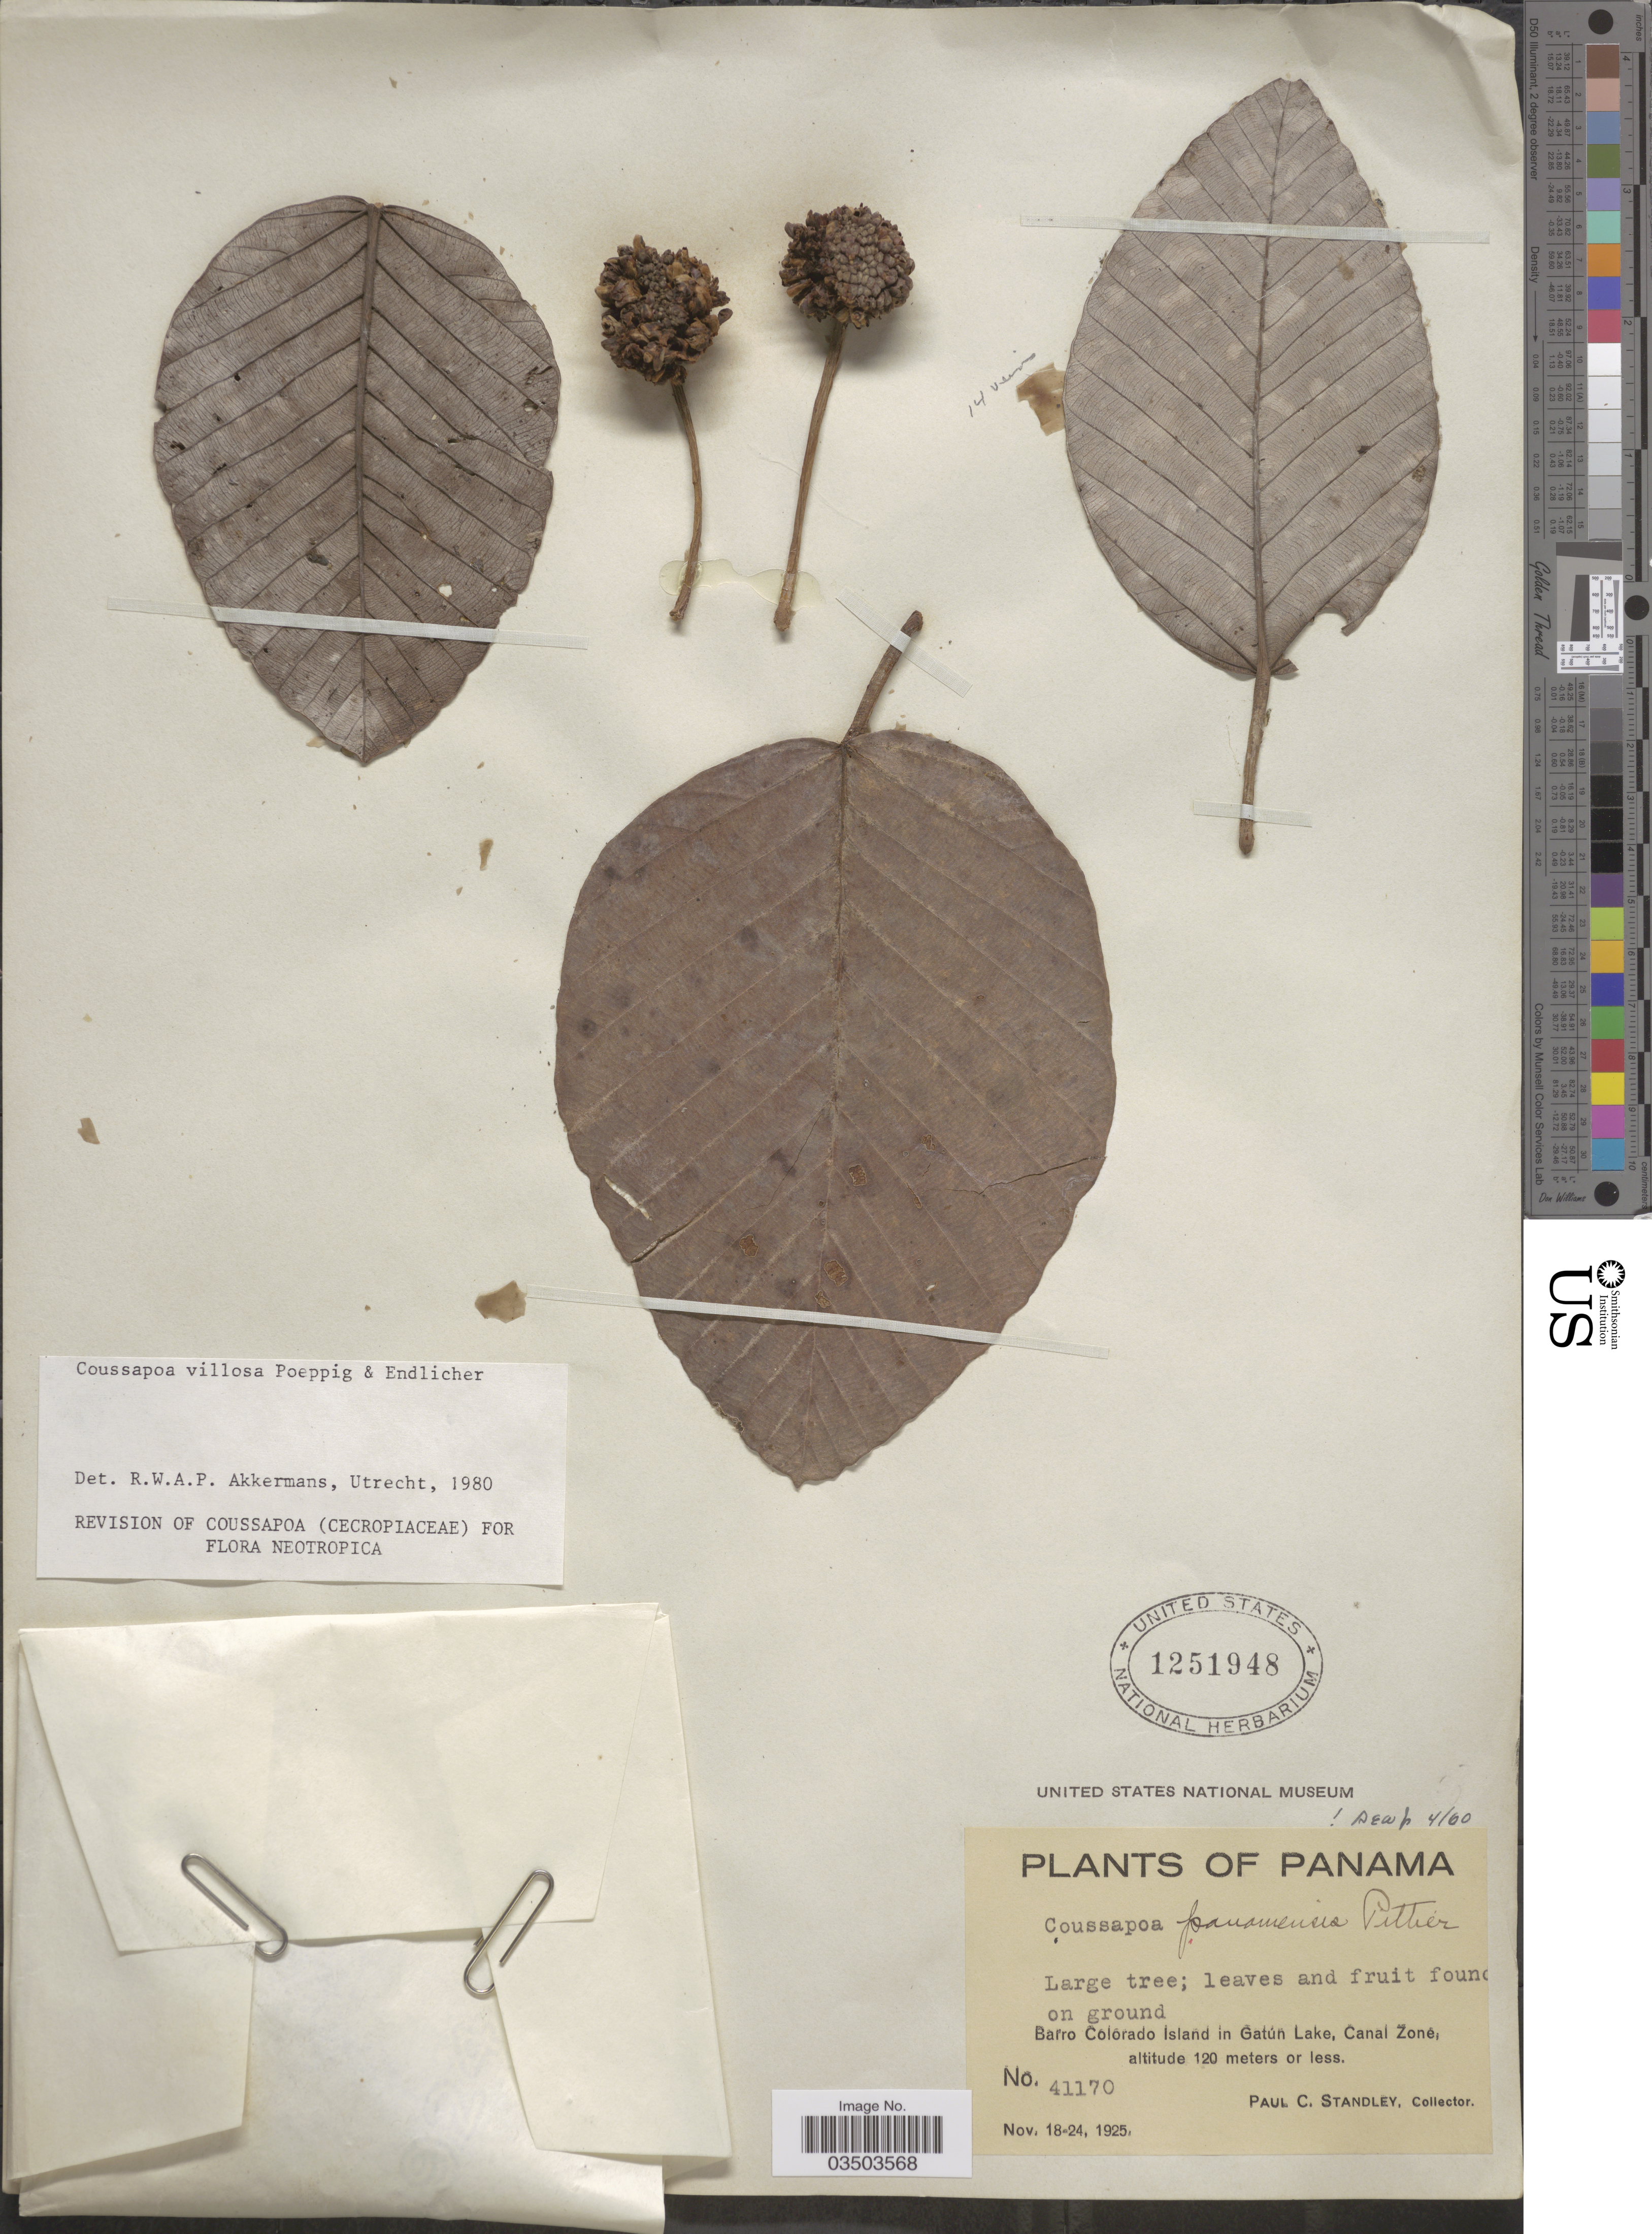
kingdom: Plantae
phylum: Tracheophyta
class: Magnoliopsida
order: Rosales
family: Urticaceae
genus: Coussapoa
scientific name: Coussapoa villosa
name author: Poepp. & Endl.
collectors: P. C. Standley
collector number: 41170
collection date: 1925-11-18/1925-11-24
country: Panama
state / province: Panamá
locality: Barro Colorado Island in Gatún Lake, Canal Zone.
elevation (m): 120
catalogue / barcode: US 1251948